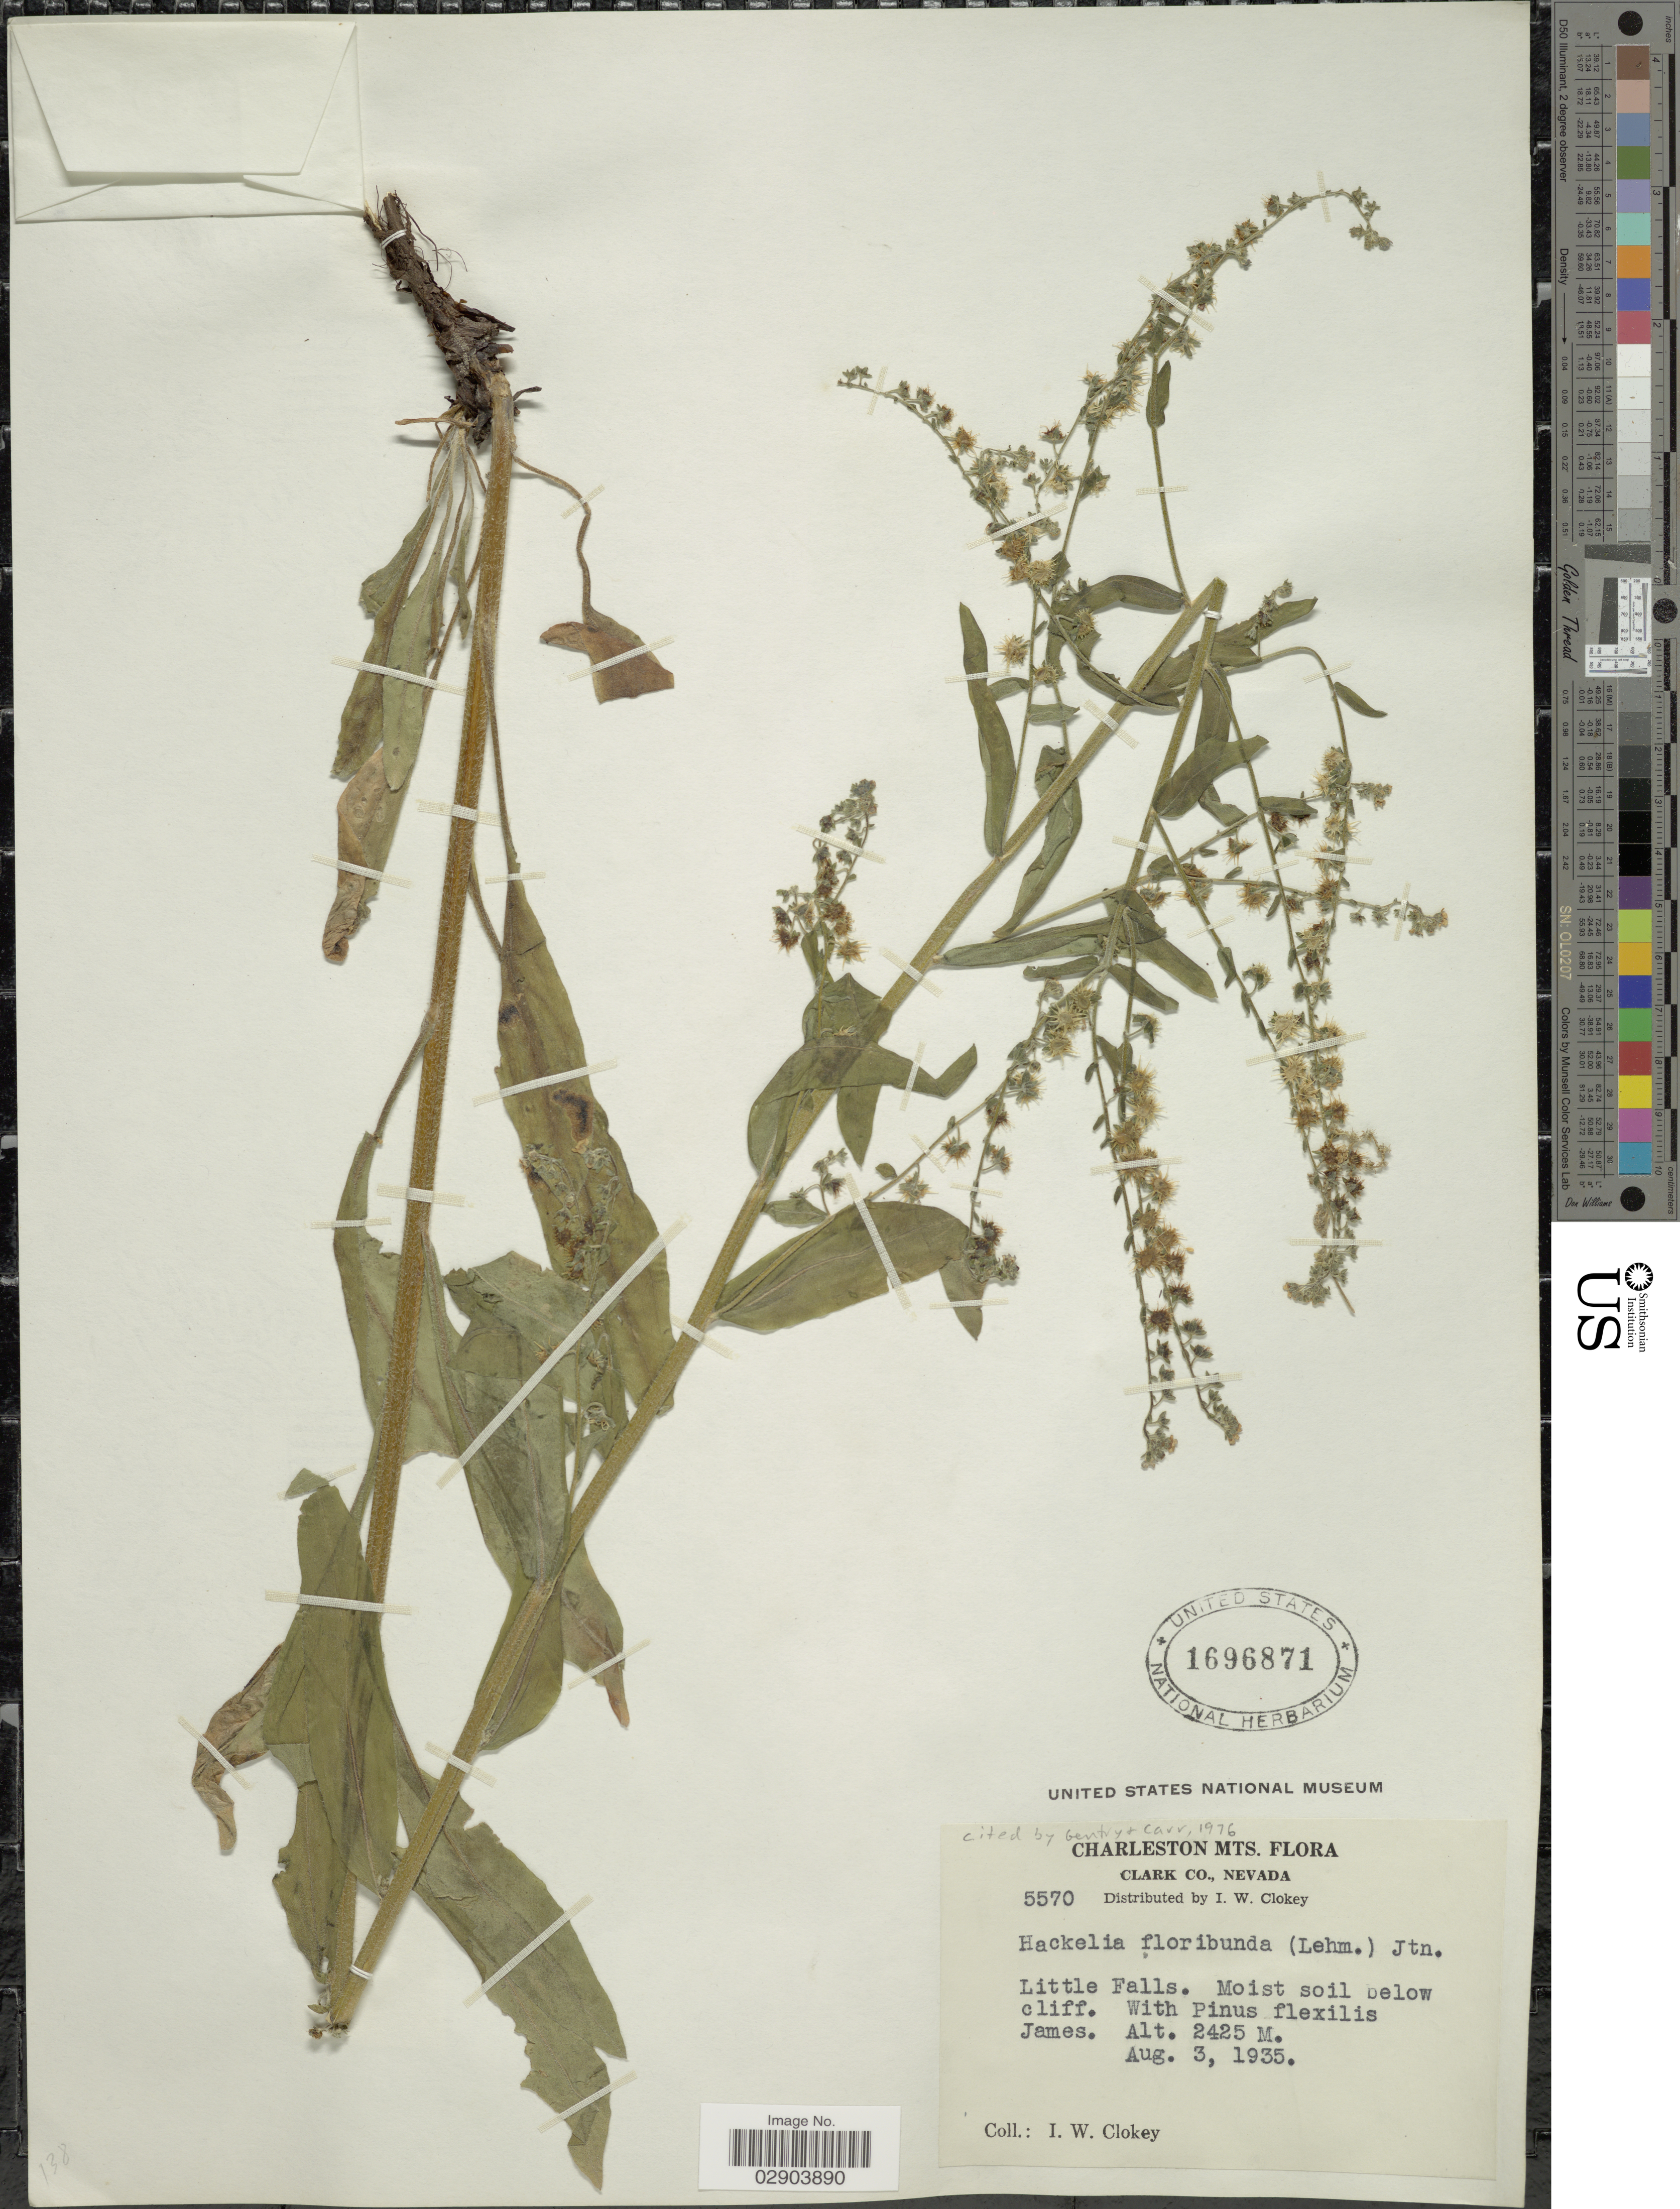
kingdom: Plantae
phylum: Tracheophyta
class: Magnoliopsida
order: Boraginales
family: Boraginaceae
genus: Hackelia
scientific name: Hackelia floribunda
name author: (Lehm.) I.M. Johnst.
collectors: I. W. Clokey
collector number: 5570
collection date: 1935-08-03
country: United States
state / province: Nevada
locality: Charleston Mts., Clark Co., Little Falls.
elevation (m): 2425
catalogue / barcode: US 1696871